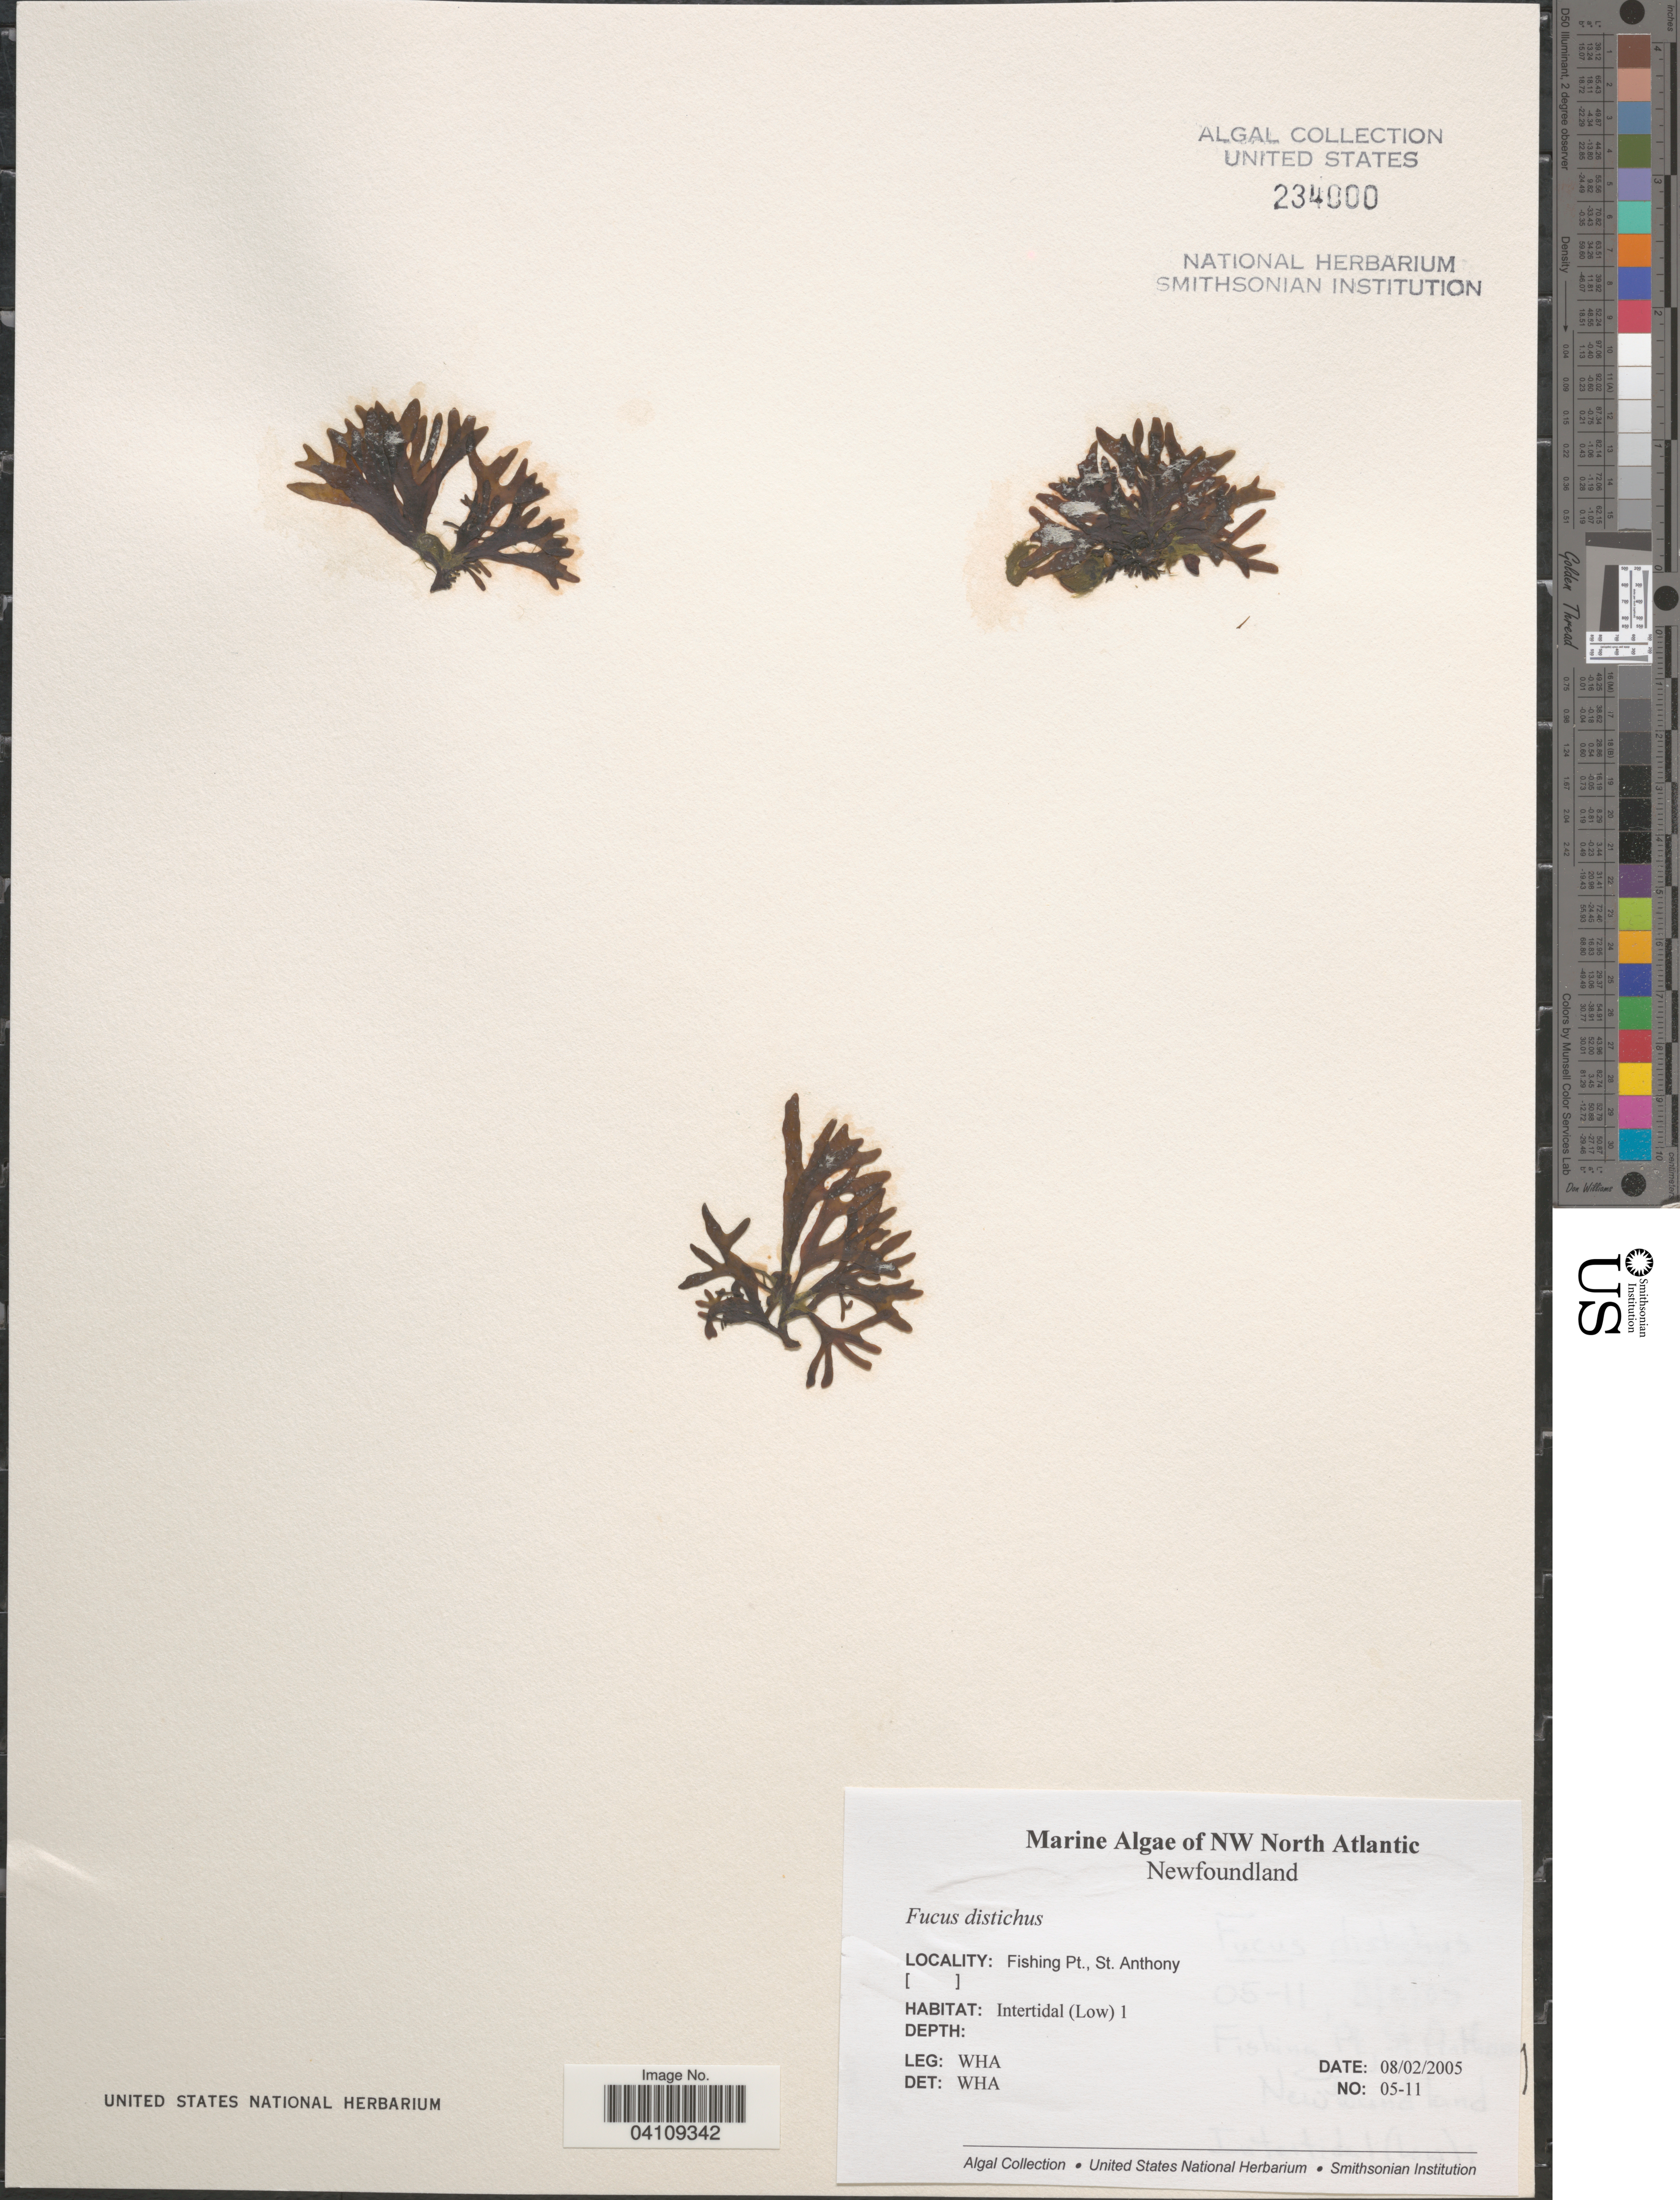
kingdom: Chromista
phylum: Ochrophyta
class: Phaeophyceae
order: Fucales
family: Fucaceae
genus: Fucus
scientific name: Fucus distichus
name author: L.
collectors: W. H. Adey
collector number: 05-11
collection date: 2005-02-08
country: Canada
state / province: Newfoundland and Labrador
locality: NW North Atlantic. Fishing Pt., St. Anthony.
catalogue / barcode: US 234000